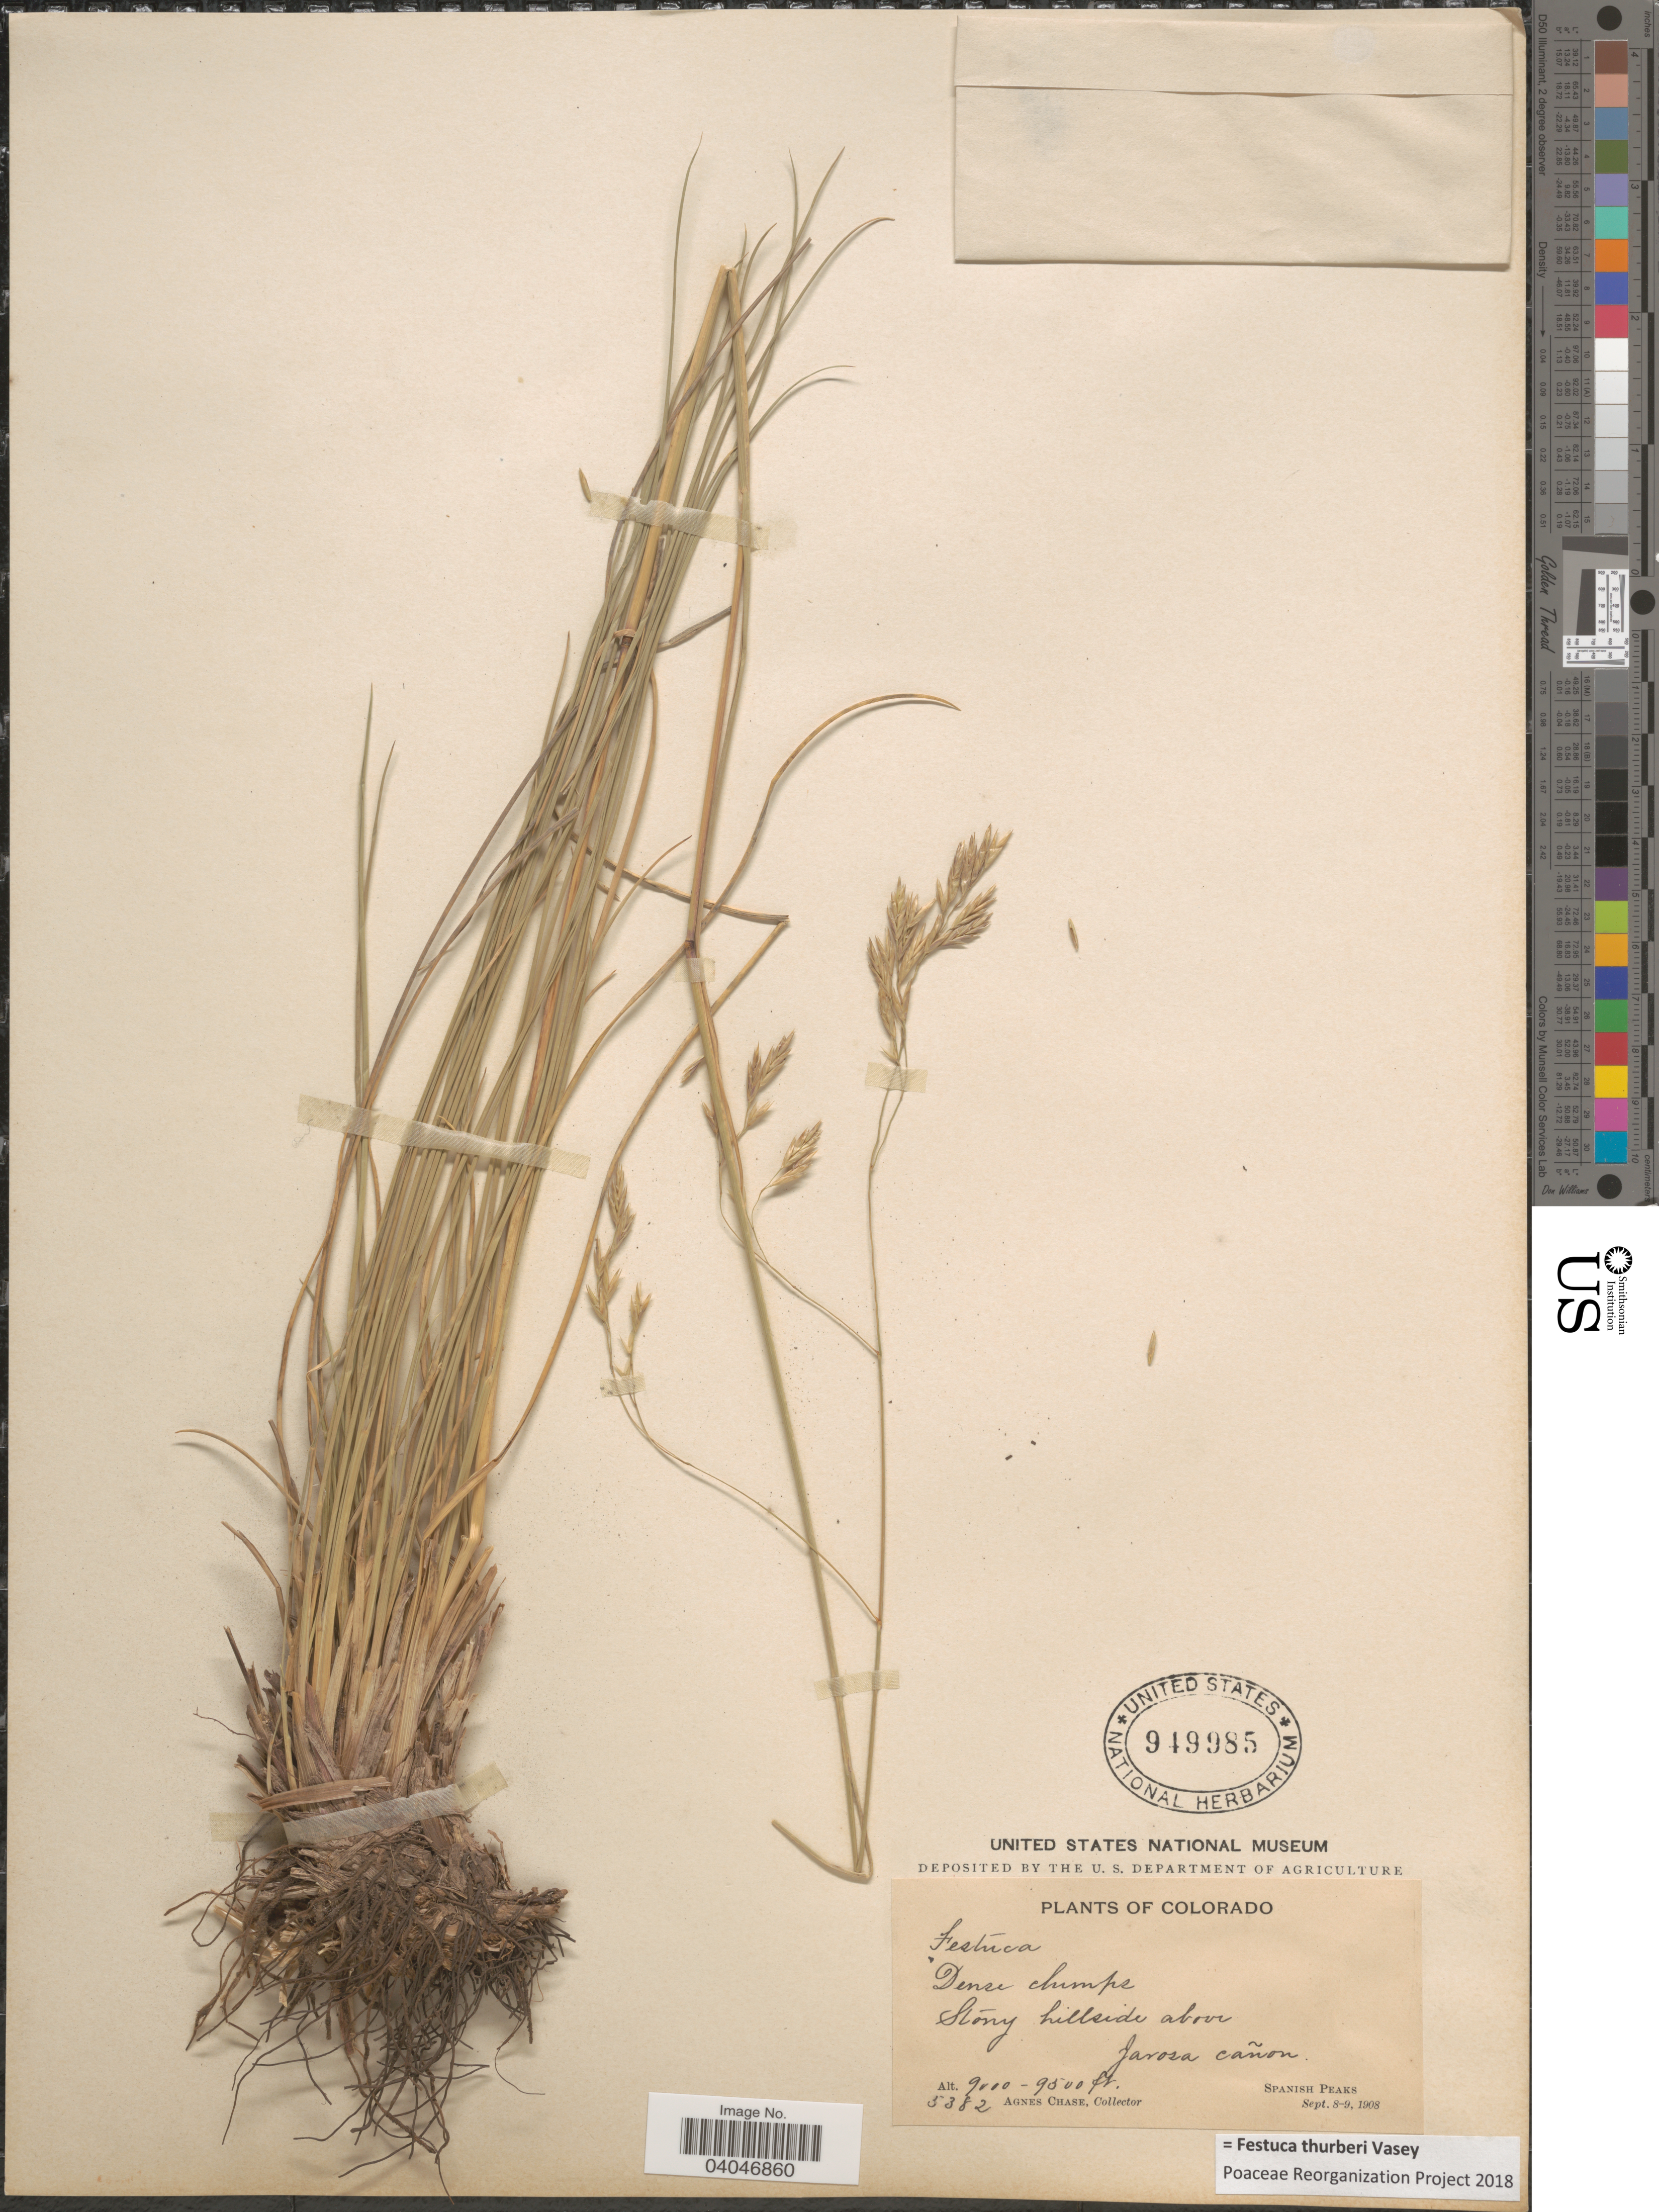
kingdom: Plantae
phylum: Tracheophyta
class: Liliopsida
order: Poales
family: Poaceae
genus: Festuca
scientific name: Festuca thurberi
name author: Vasey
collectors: A. Chase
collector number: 5382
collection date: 1908-09-08/1908-09-09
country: United States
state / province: Colorado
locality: Stony hillside above Jarosa Cañon. Spanish Peaks.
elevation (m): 2743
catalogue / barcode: US 949985